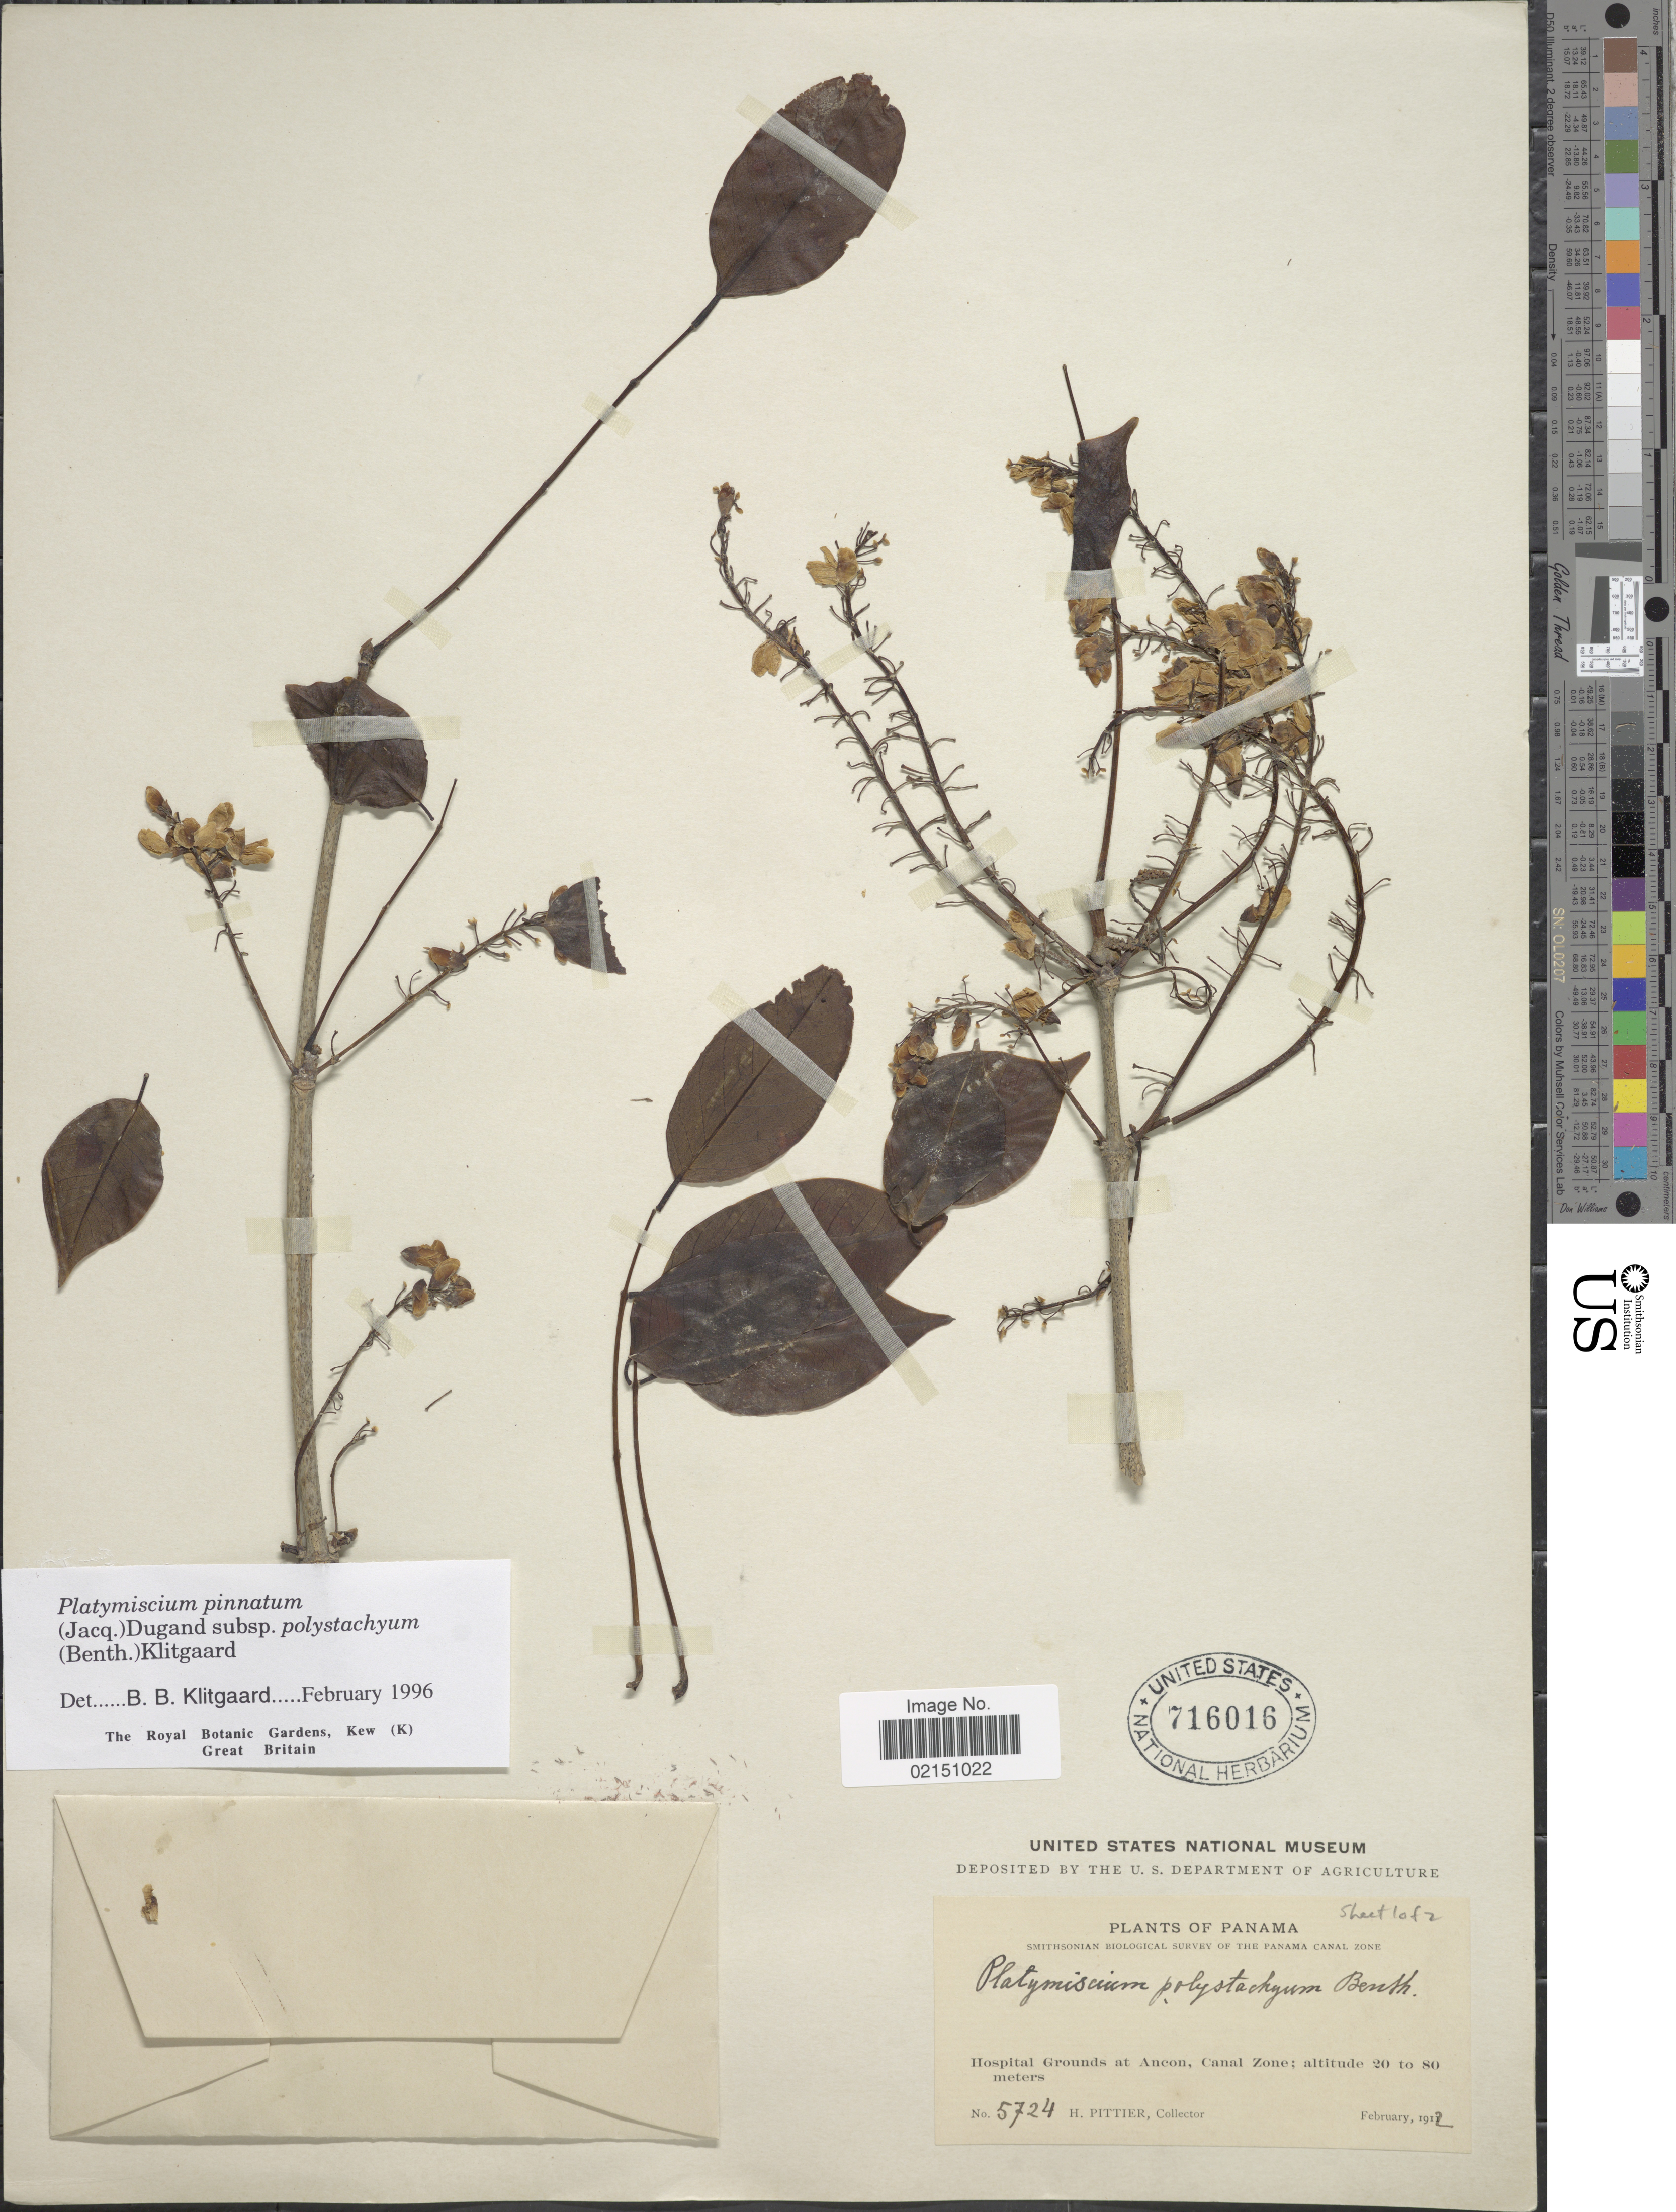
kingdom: Plantae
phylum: Tracheophyta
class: Magnoliopsida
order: Fabales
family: Fabaceae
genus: Platymiscium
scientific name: Platymiscium pinnatum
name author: (Jacq.) Dugand G.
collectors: H. F. Pittier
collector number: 5724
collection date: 1912-02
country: Panama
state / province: Colón / Panamá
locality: Hospital Grounds at Ancon, Canal Zone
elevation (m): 20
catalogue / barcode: US 716016